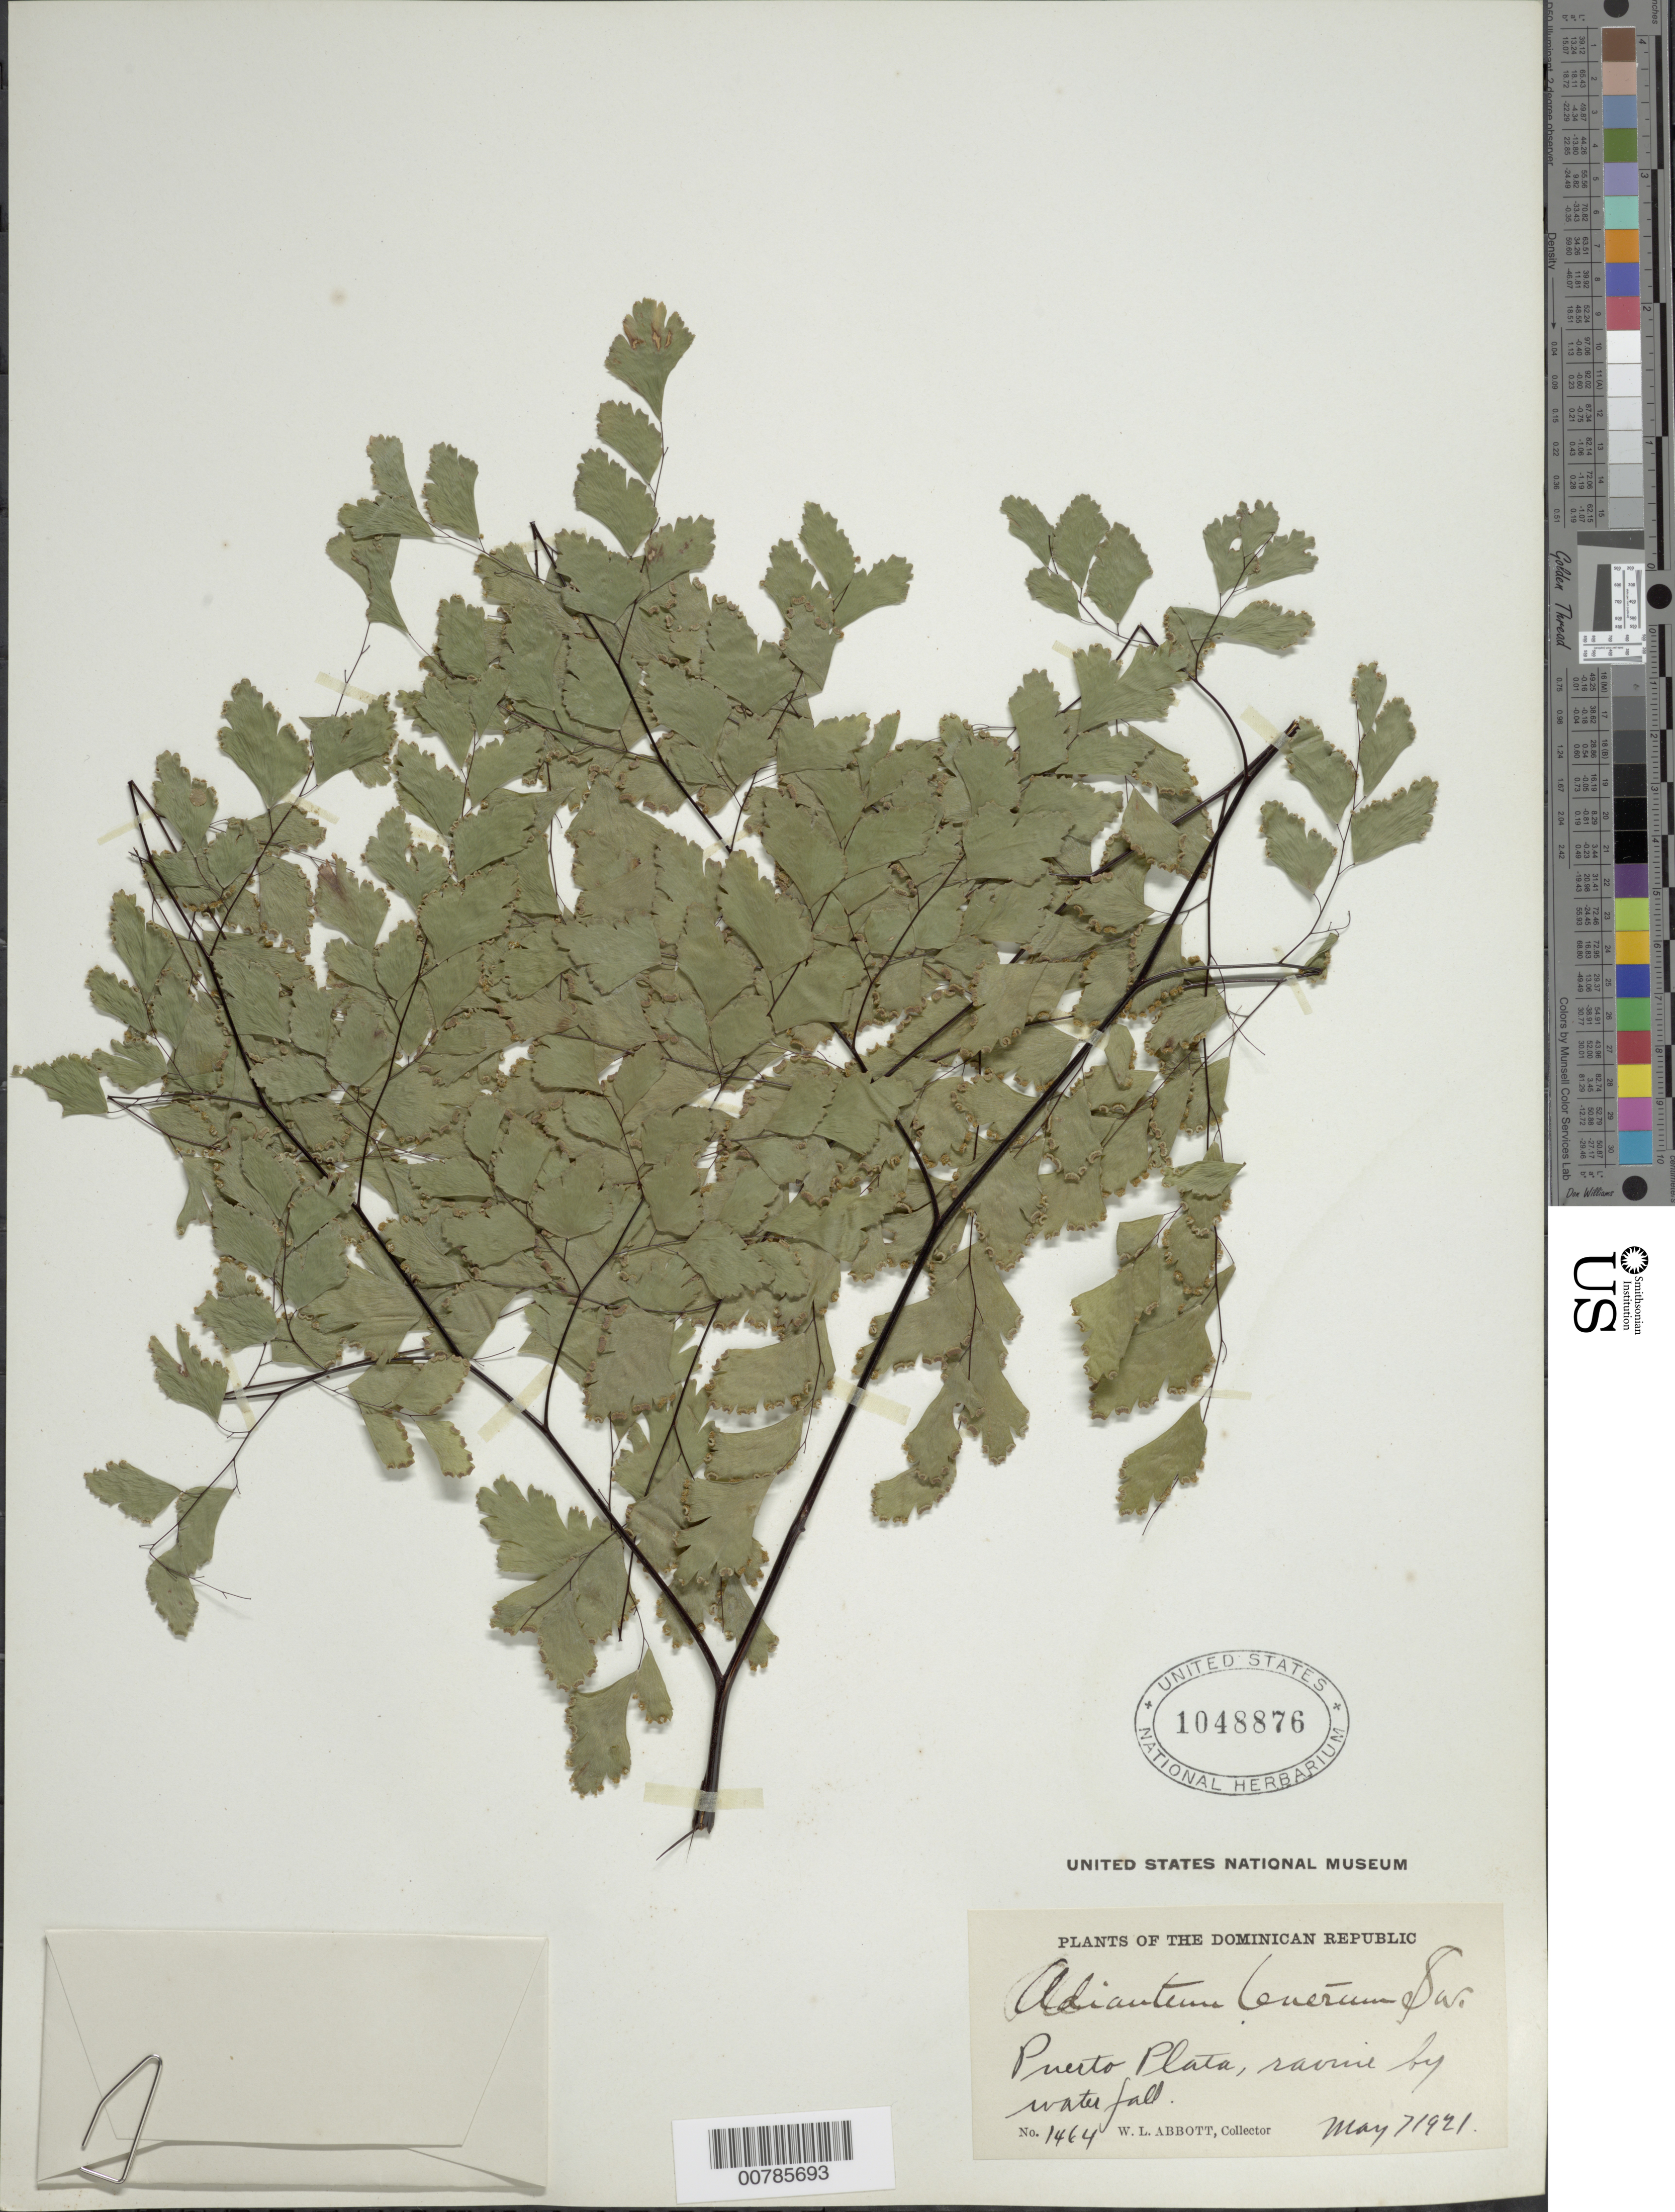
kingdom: Plantae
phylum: Tracheophyta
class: Polypodiopsida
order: Polypodiales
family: Pteridaceae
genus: Adiantum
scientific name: Adiantum tenerum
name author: Sw.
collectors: W. L. Abbott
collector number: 1464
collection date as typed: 07 May 1910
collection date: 1910-05-07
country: Dominican Republic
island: Hispaniola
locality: Puerto Plata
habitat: Ravine by waterfall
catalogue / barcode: US 1048876